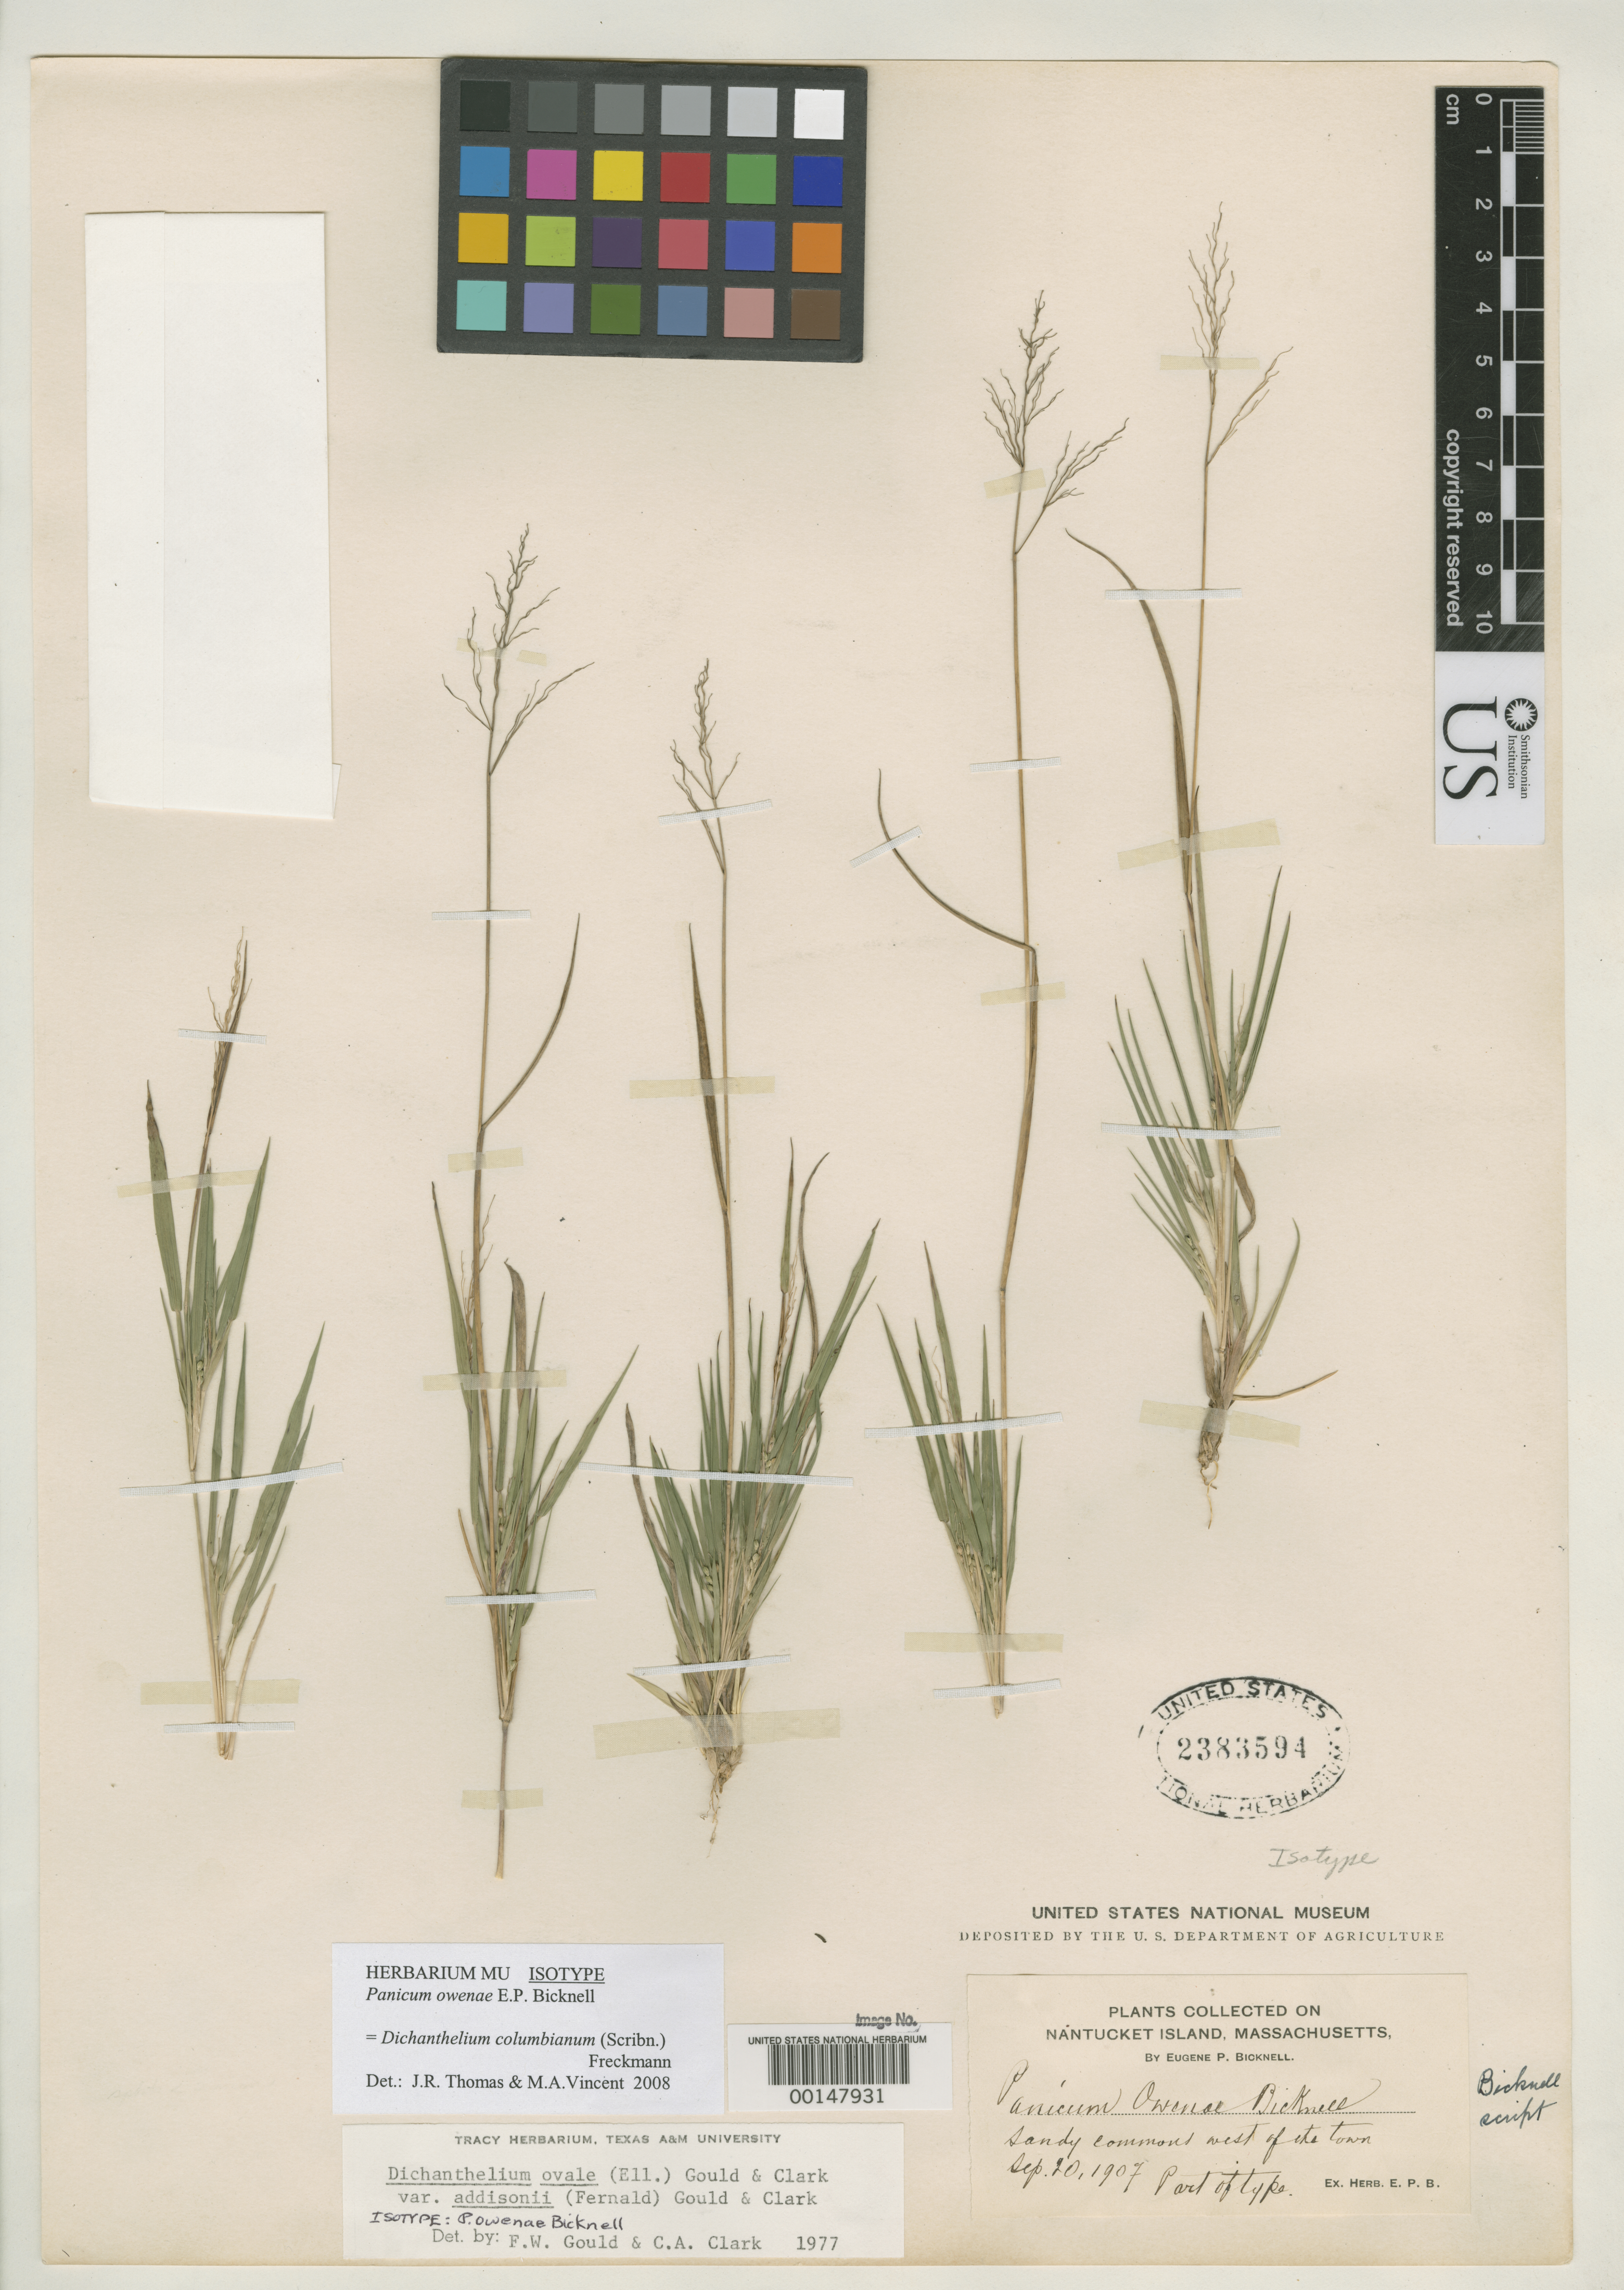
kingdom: Plantae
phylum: Tracheophyta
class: Liliopsida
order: Poales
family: Poaceae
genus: Panicum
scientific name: Panicum owenae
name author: E.P. Bicknell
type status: Isotype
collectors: E. P. Bicknell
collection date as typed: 20 Sep 1907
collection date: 1907-09-20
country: United States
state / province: Massachusetts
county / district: Nantucket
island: Nantucket Island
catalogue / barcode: US 2383594